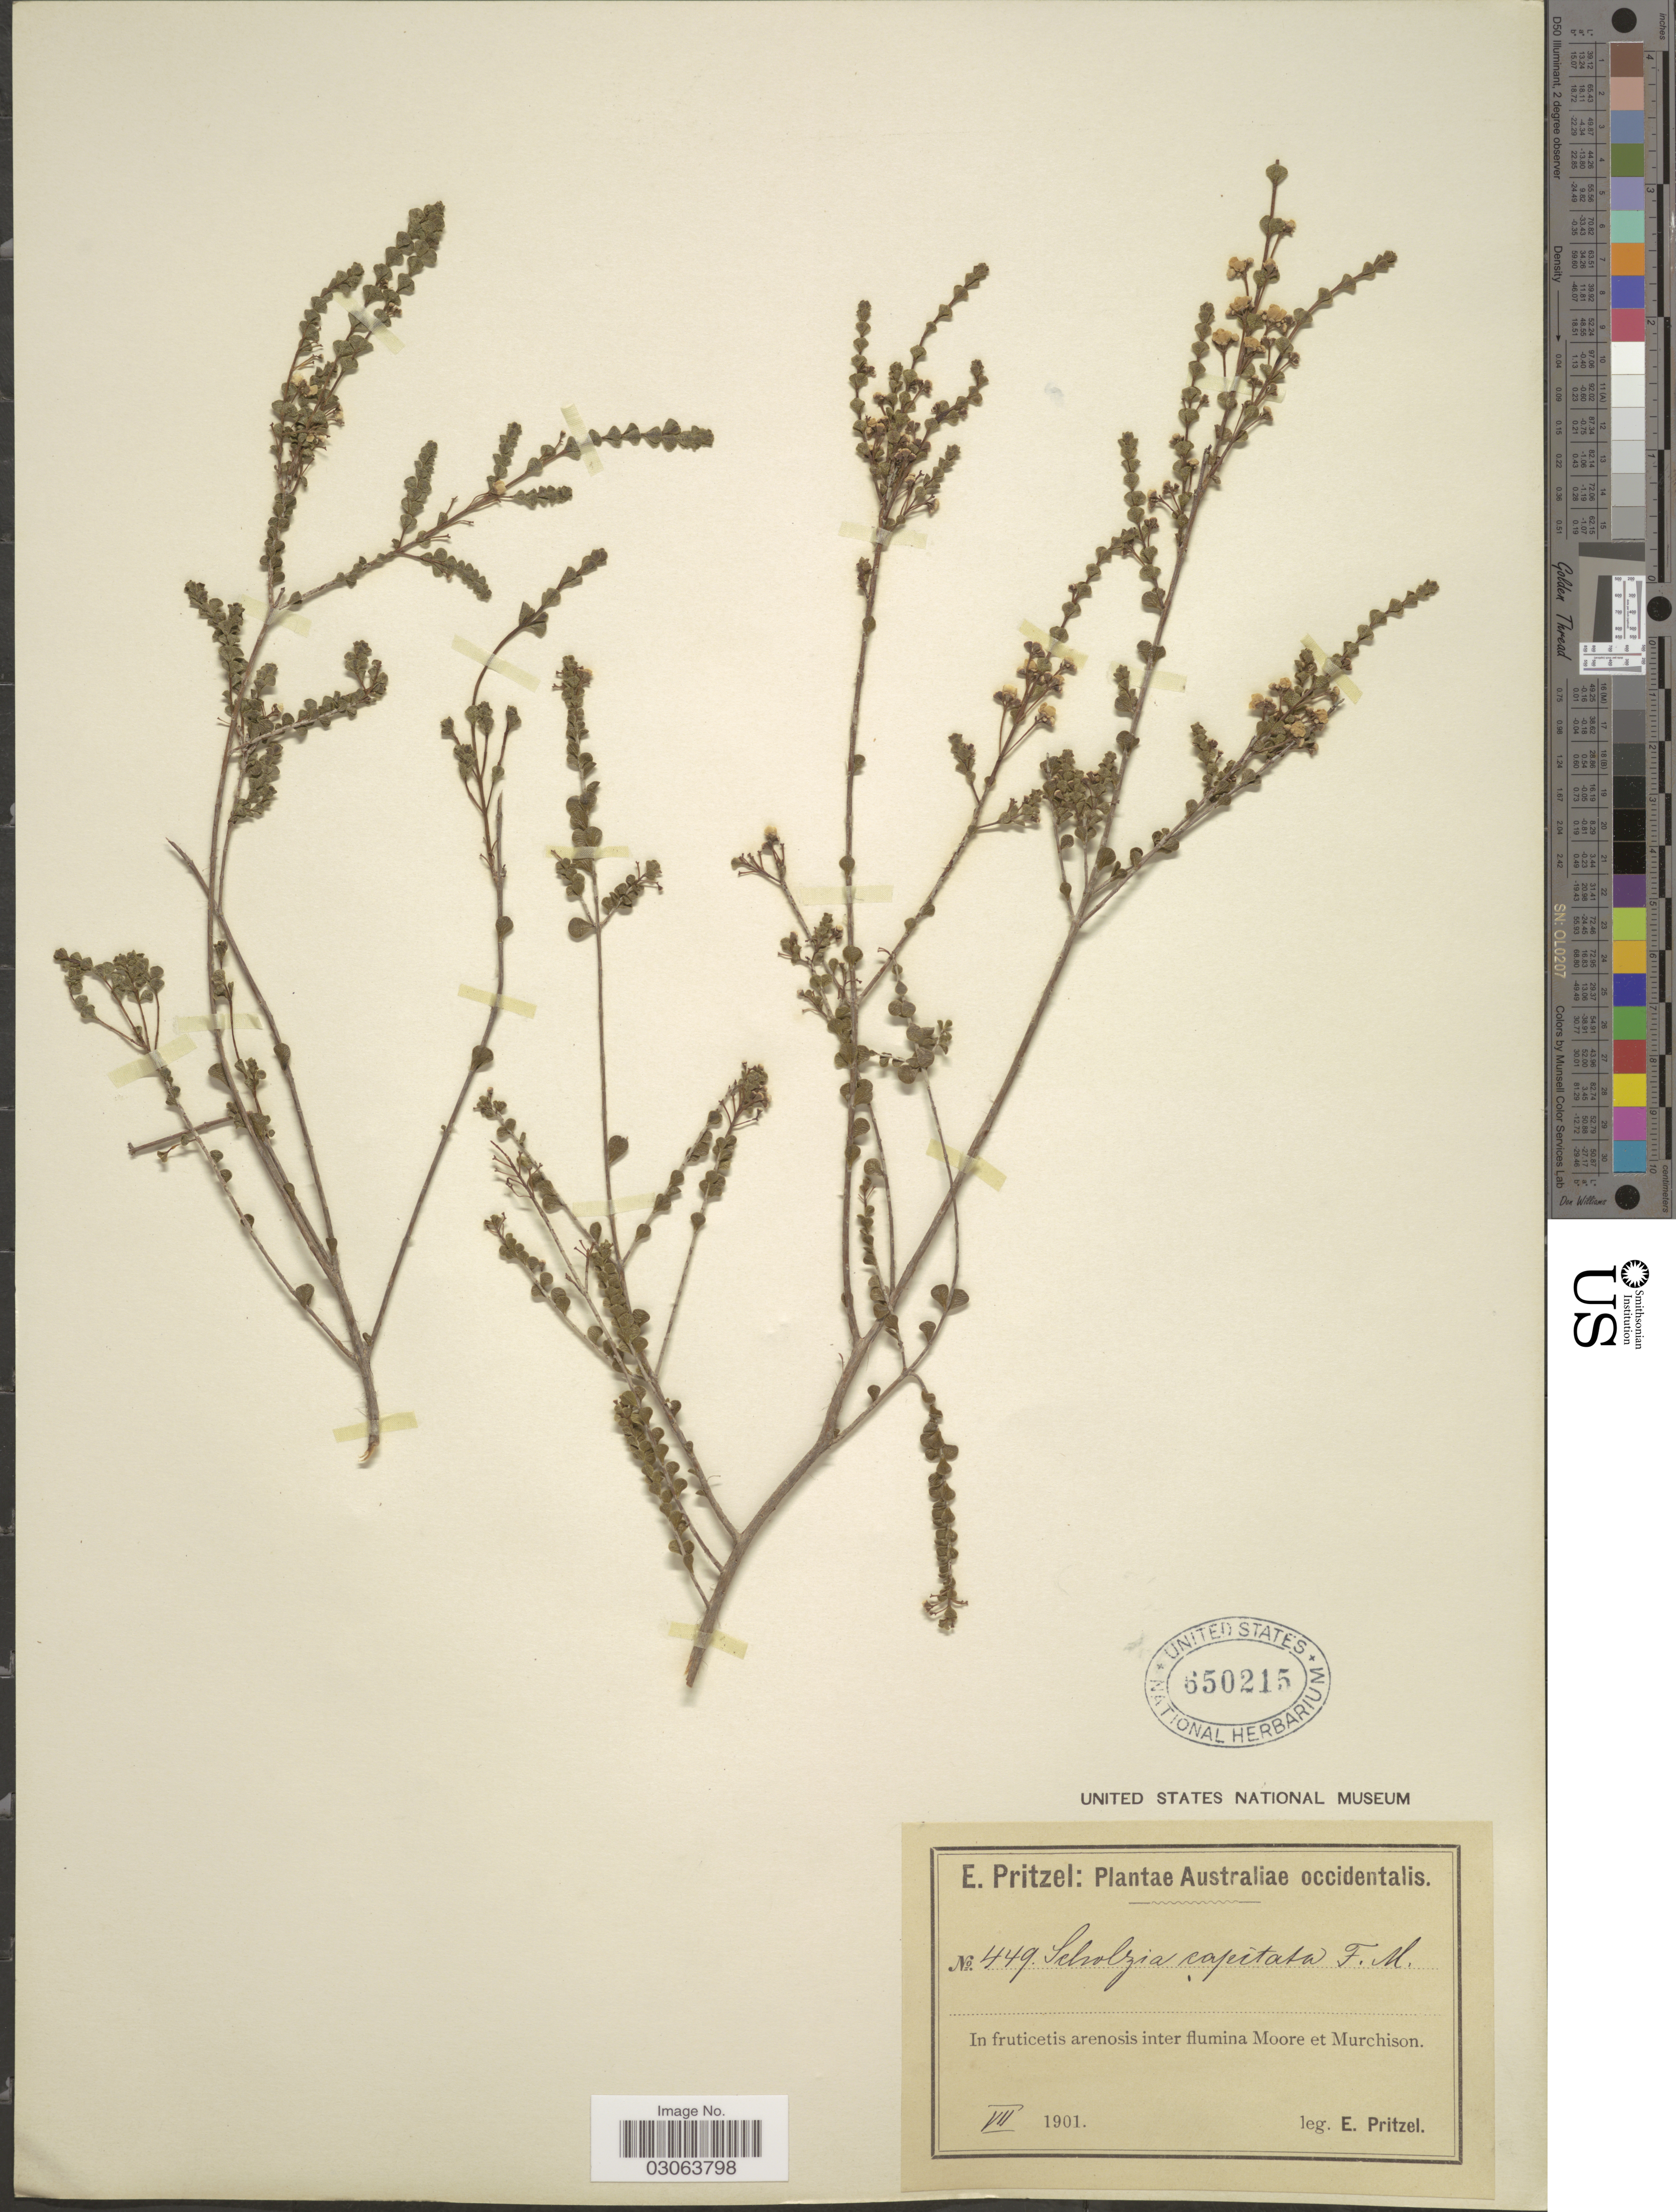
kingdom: Plantae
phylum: Tracheophyta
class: Magnoliopsida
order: Myrtales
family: Myrtaceae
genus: Scholtzia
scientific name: Scholtzia capitata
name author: F. Muell. ex Benth.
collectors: E. G. Pritzel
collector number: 449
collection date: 1901-07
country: Australia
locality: Australiae occidentalis. In fruticetis arenosis inter flumina Moore et Murchison.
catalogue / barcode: US 650215